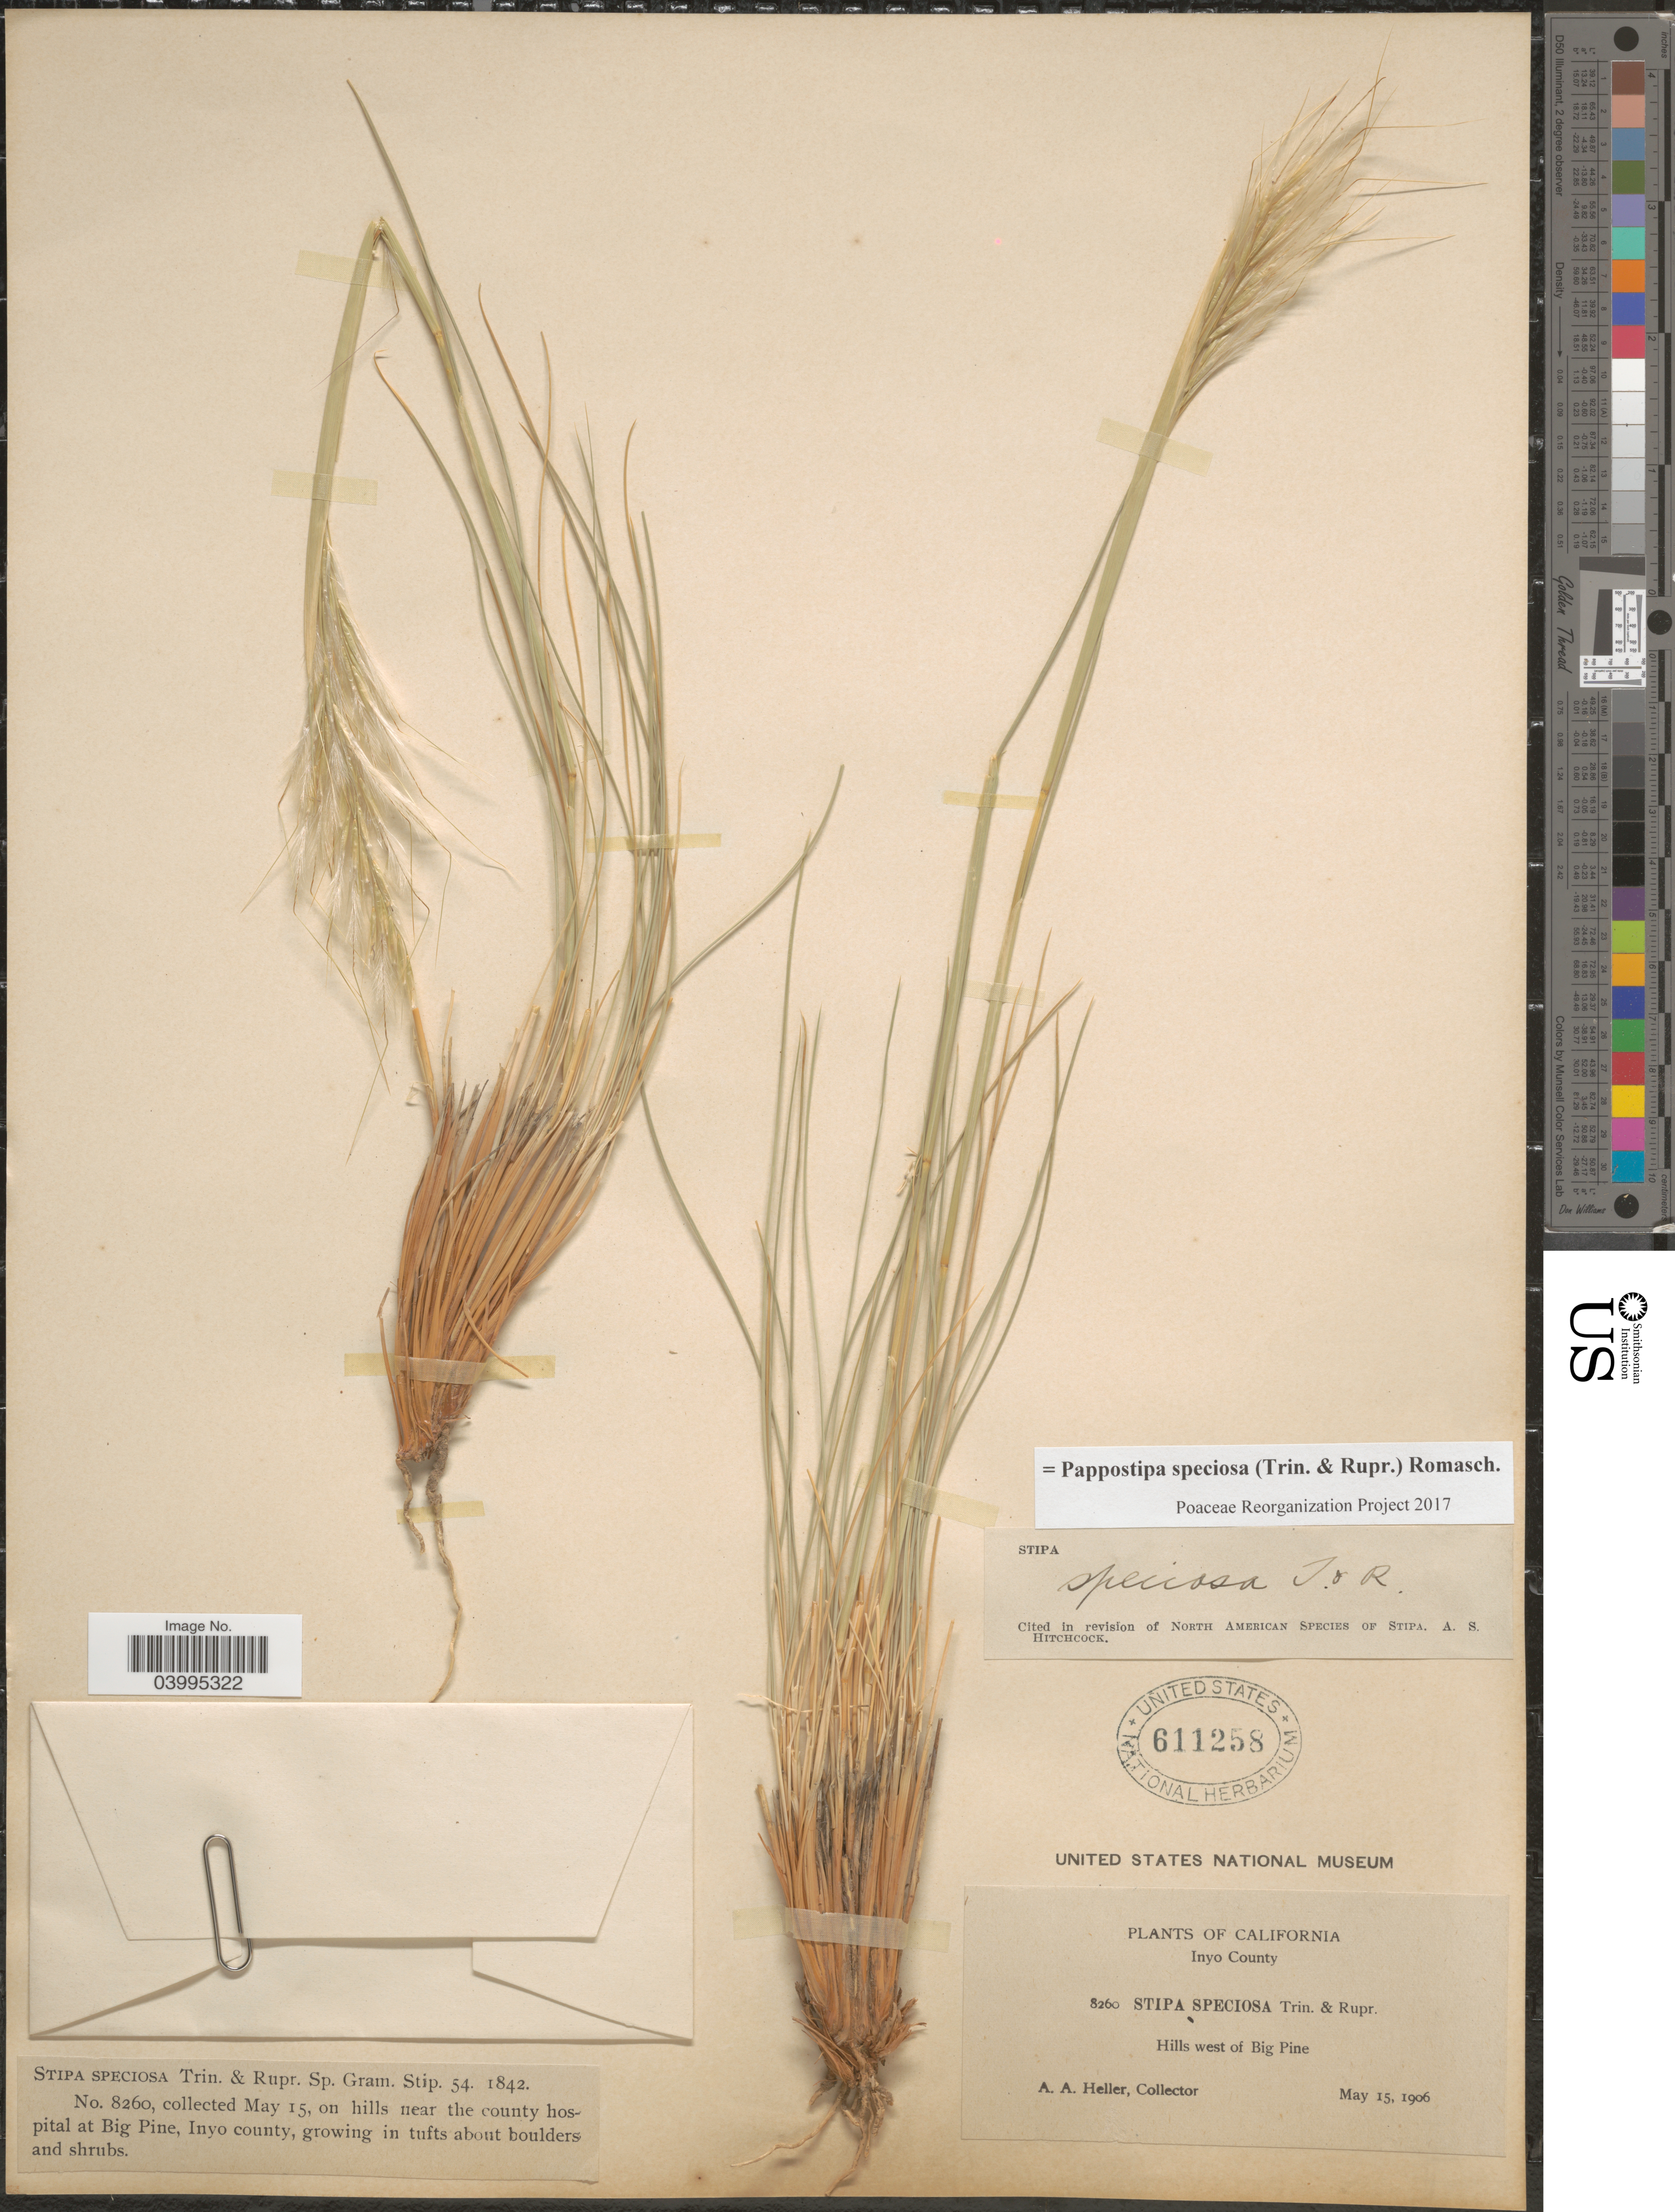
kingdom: Plantae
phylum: Tracheophyta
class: Liliopsida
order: Poales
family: Poaceae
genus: Pappostipa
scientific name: Pappostipa speciosa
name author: (Trin. & Rupr.) Romasch.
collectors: A. A. Heller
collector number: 8260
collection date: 1906-05-15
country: United States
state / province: California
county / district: Inyo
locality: Inyo County. On hills near the county hospital at Big Pine. Hills west of Big Pine.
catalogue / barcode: US 611258